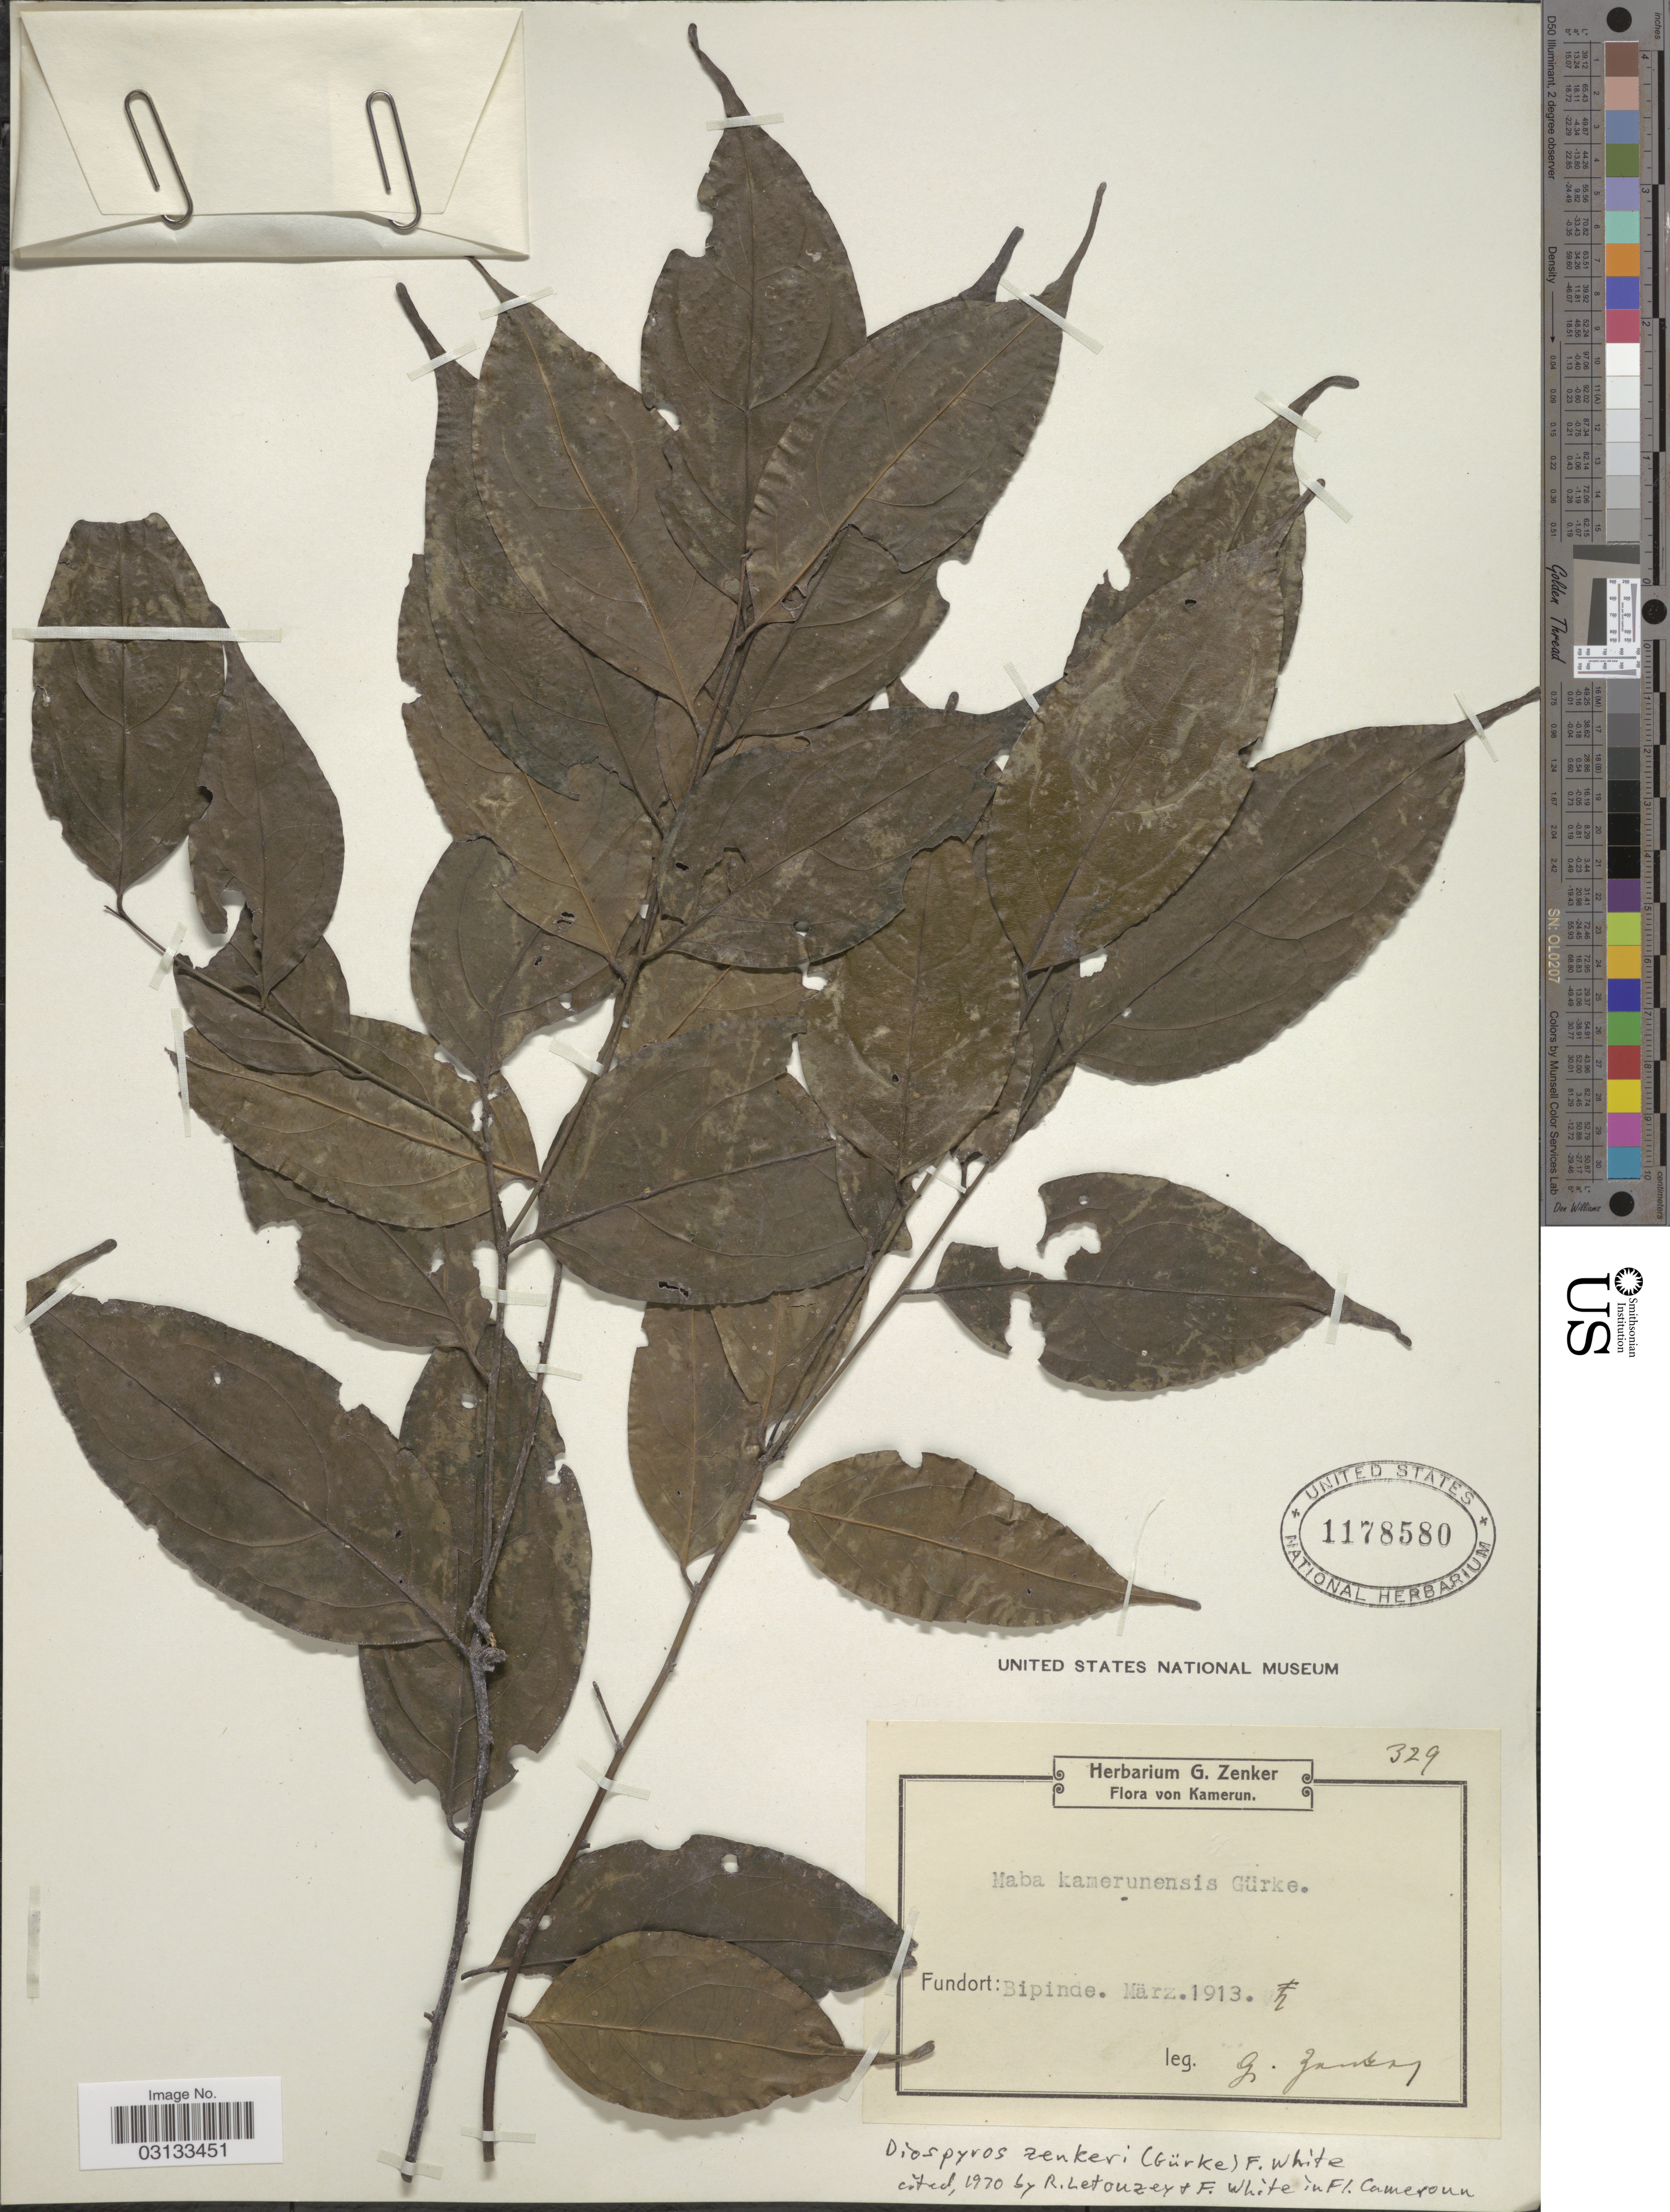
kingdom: Plantae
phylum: Tracheophyta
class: Magnoliopsida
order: Ericales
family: Ebenaceae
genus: Diospyros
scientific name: Diospyros zenkeri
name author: (Gürke) F. White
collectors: G. A. Zenker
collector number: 329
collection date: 1913-03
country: Cameroon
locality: Kamerun, Bipinde.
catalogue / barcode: US 1178580